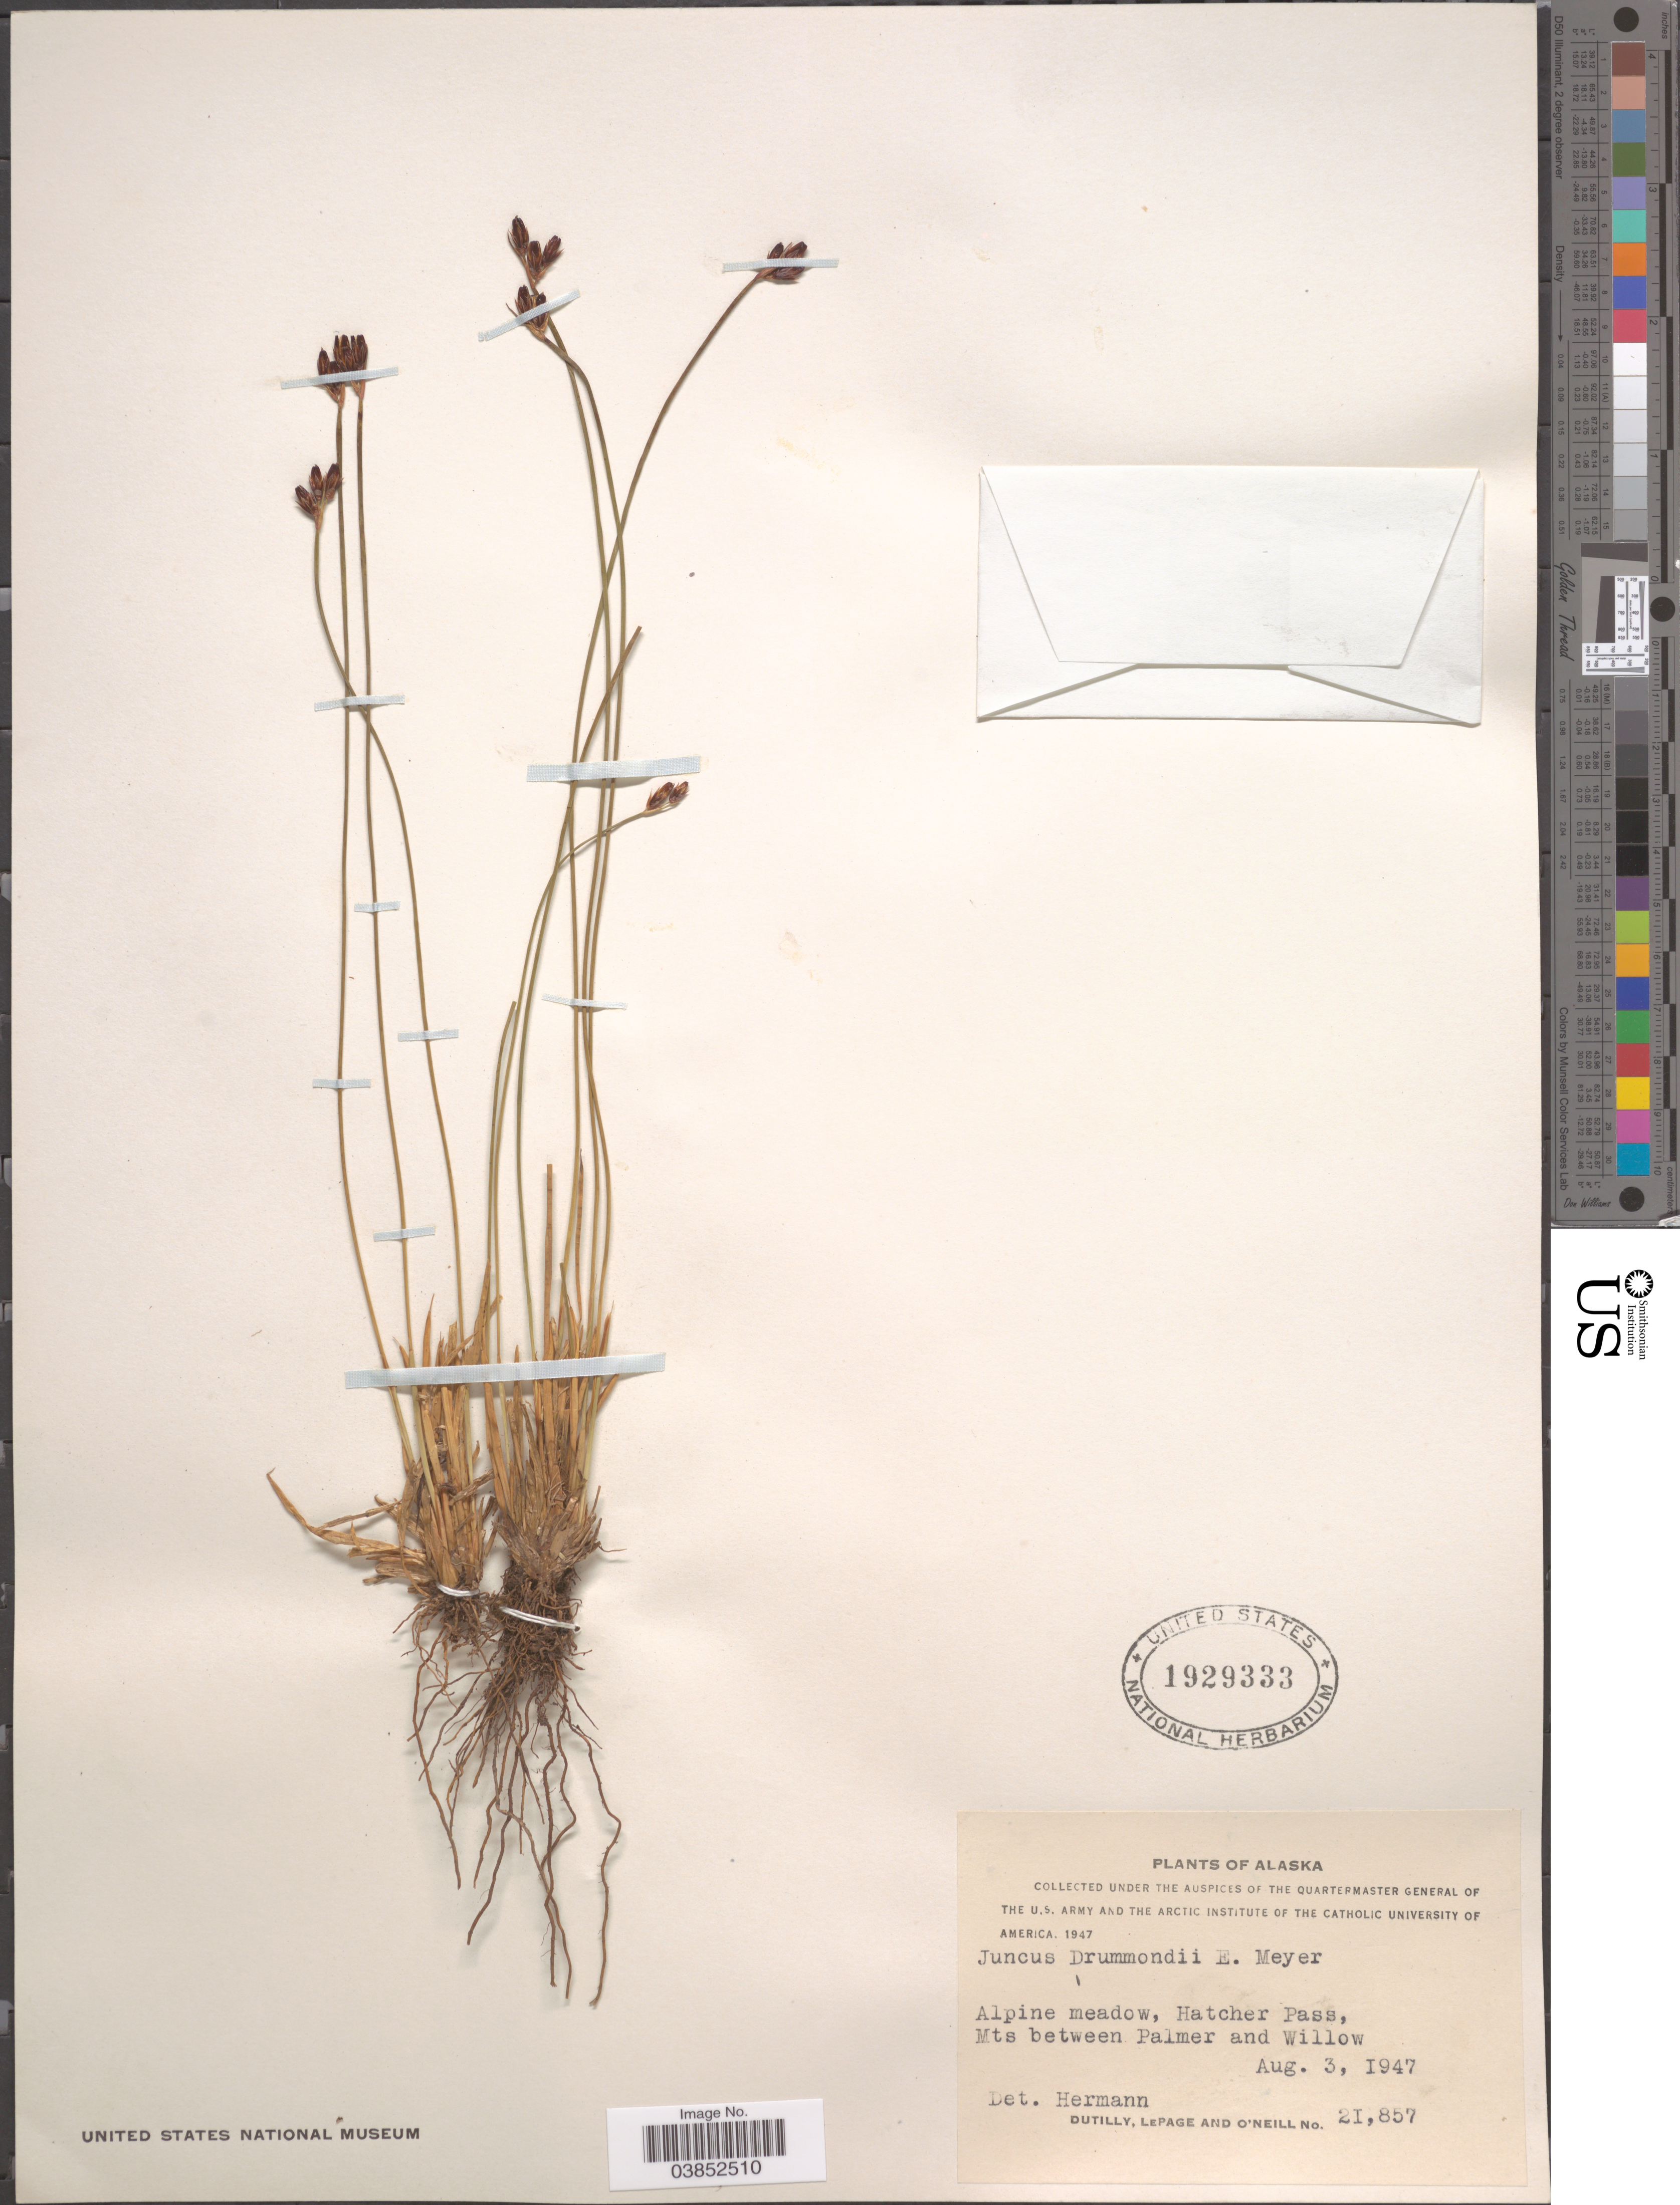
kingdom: Plantae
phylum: Tracheophyta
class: Liliopsida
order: Poales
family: Juncaceae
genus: Juncus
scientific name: Juncus drummondii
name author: E. Mey.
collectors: -. Dutilly, -. LePage & -. O'Neill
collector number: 21857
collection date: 1947-08-03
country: United States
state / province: Alaska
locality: Hatcher Pass, Mts between Palmer and Willow.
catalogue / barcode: US 1929333